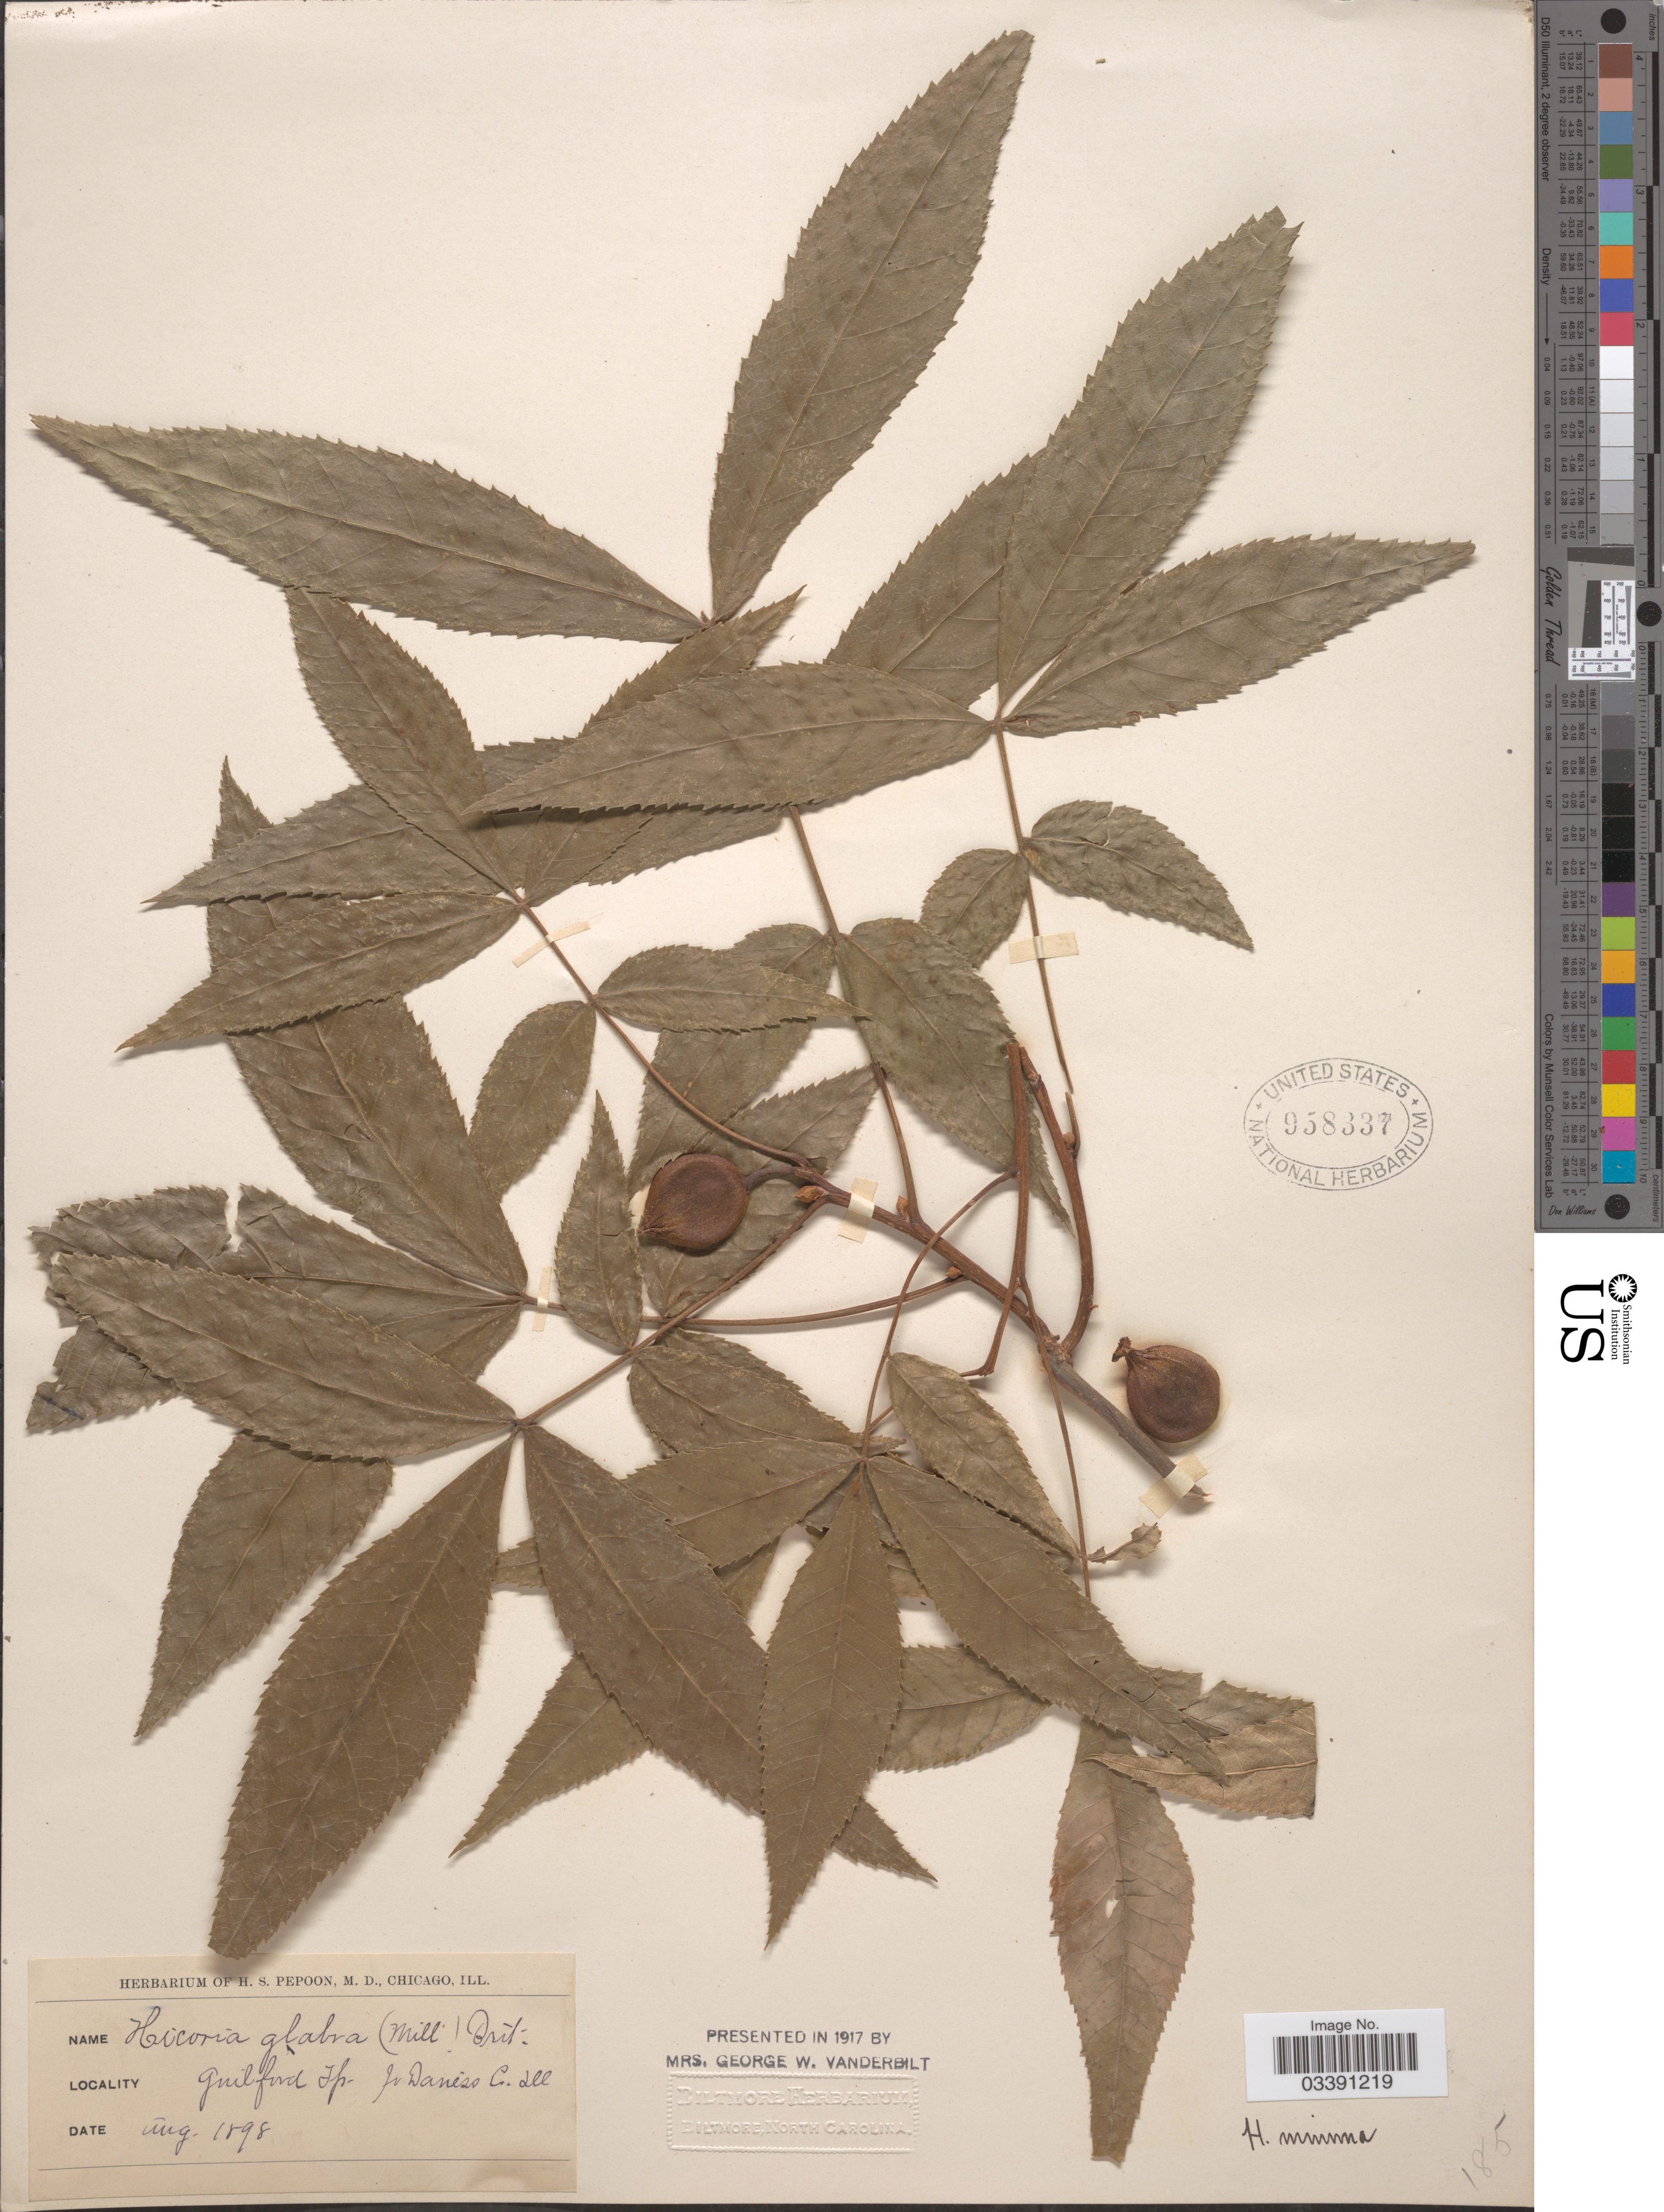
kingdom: Plantae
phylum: Tracheophyta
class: Magnoliopsida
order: Fagales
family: Juglandaceae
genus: Carya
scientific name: Carya cordiformis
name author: (Wangenh.) K. Koch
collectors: ex herb. H. S. Pepoon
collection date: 1898-08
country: United States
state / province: Illinois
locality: Guilford Tp. Jo Daviess Co.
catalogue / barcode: US 958337